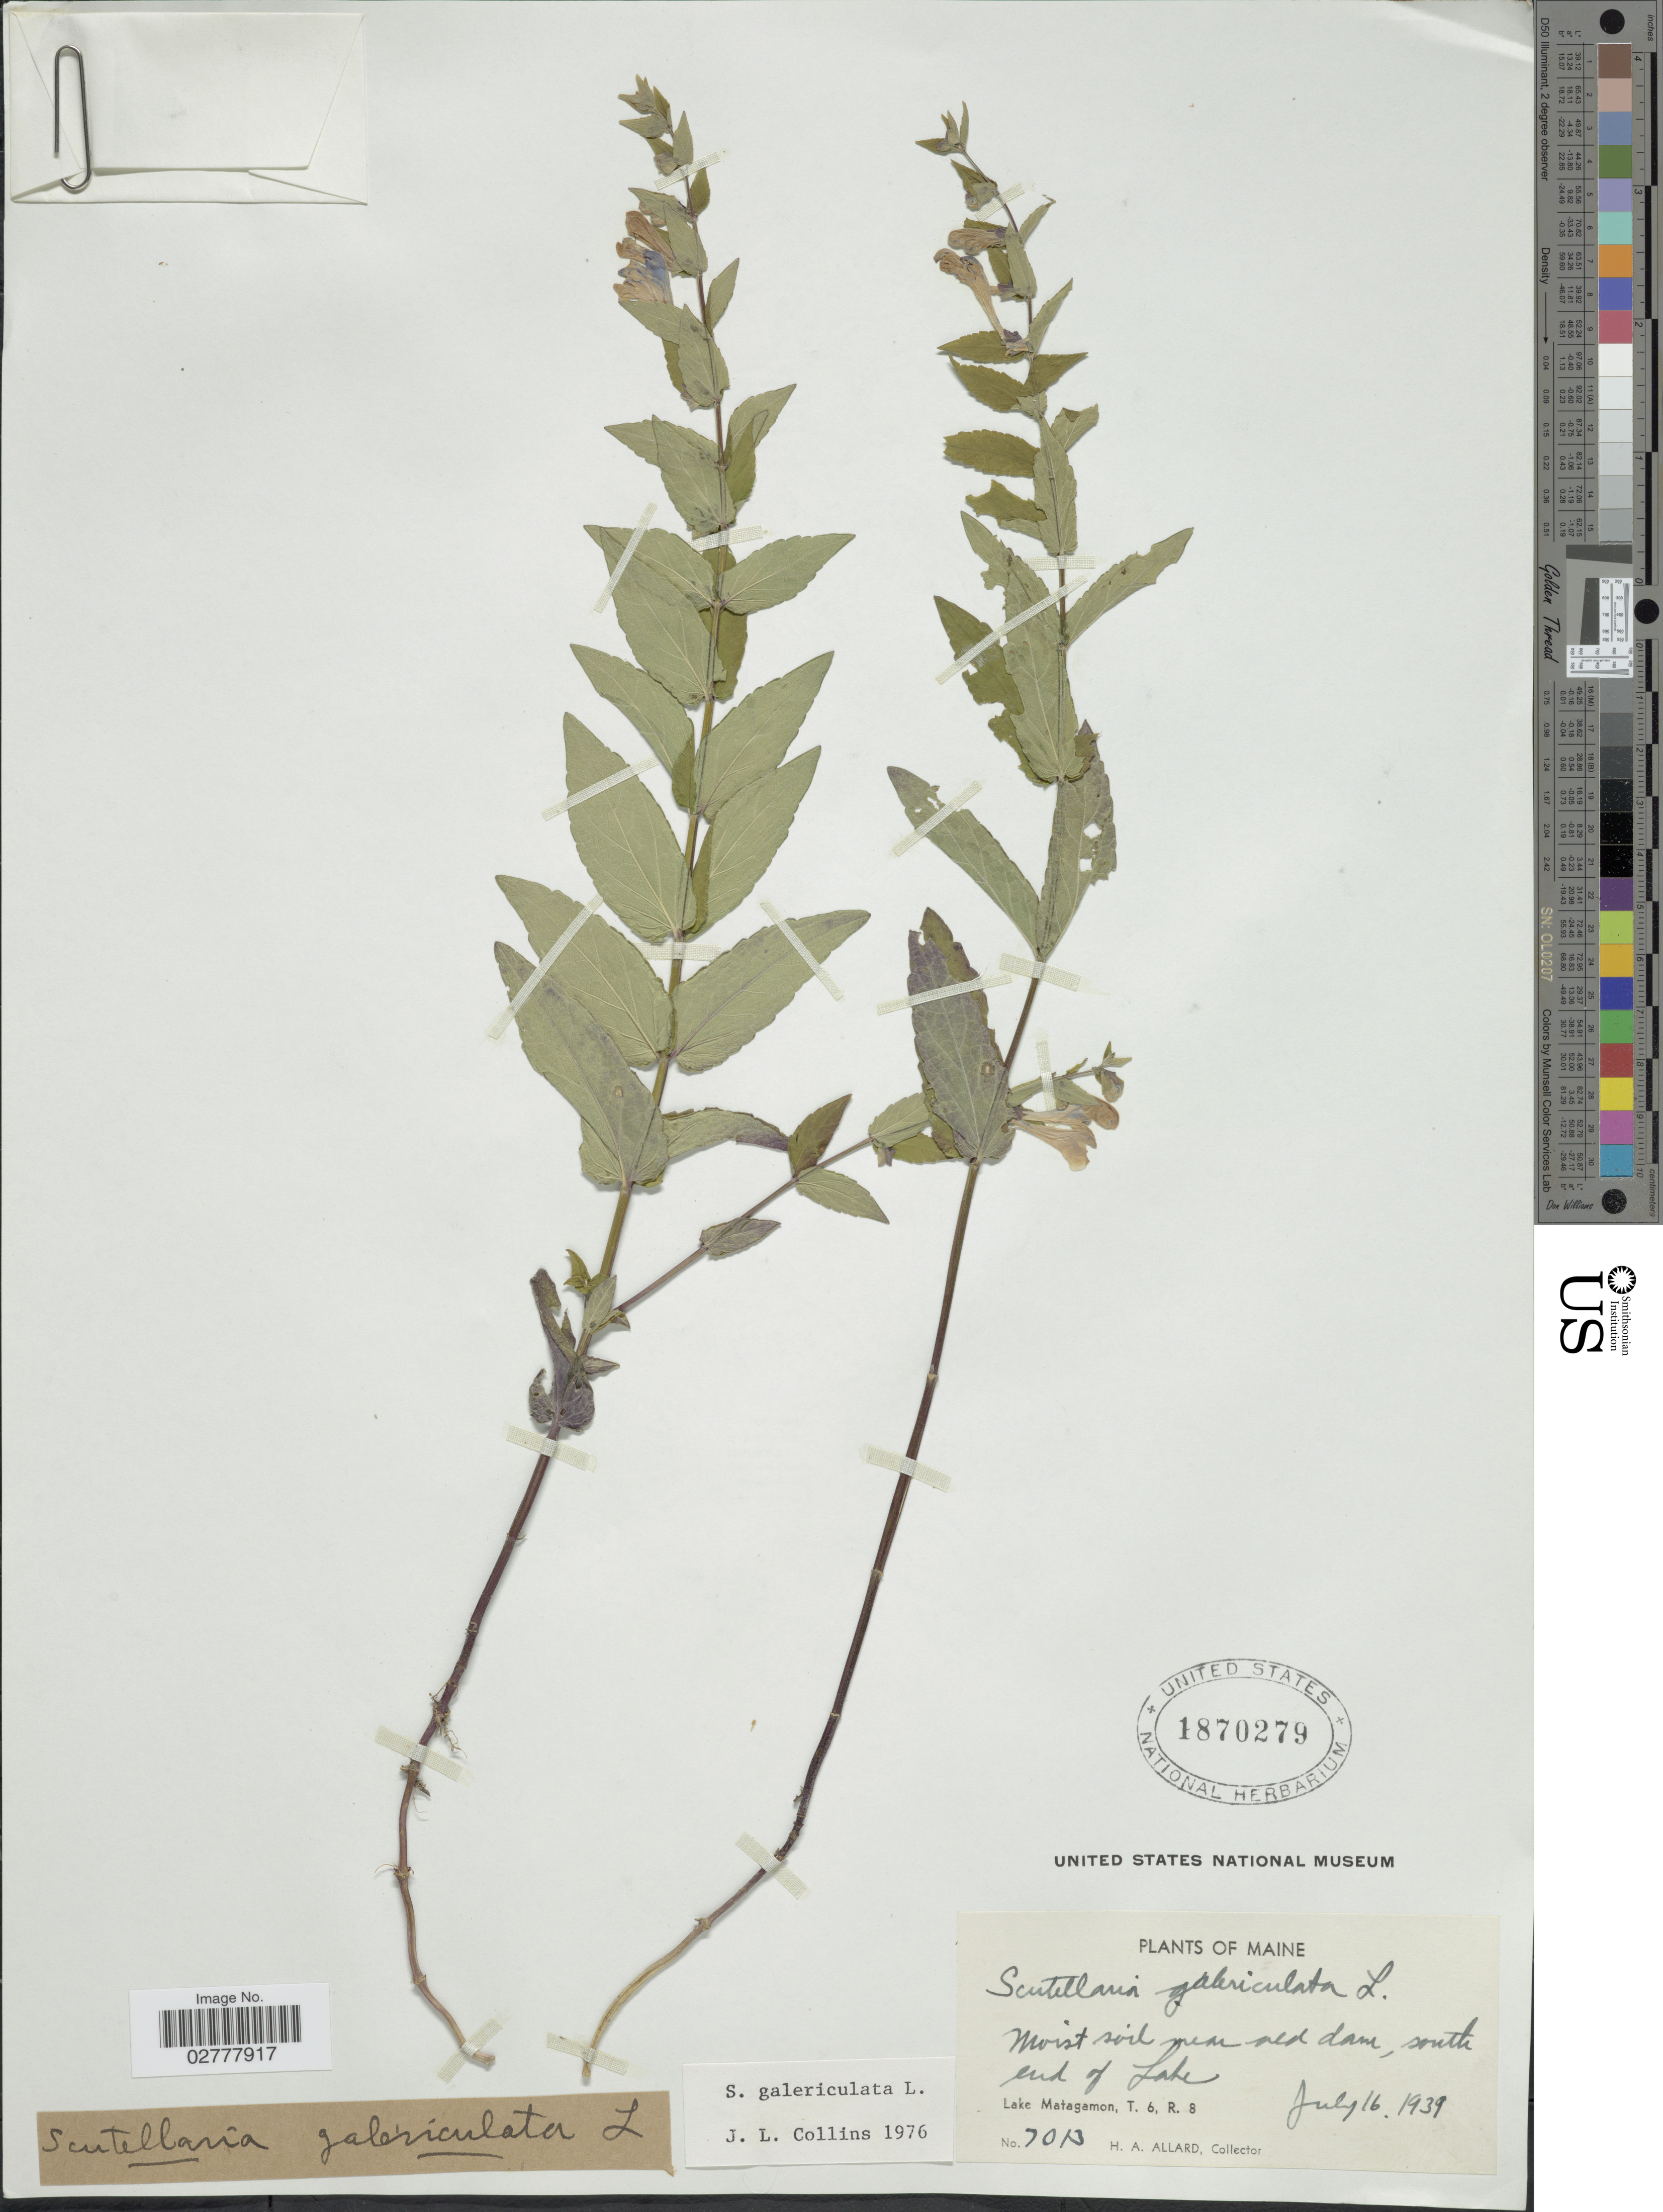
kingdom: Plantae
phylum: Tracheophyta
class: Magnoliopsida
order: Lamiales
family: Lamiaceae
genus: Scutellaria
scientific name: Scutellaria galericulata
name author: L.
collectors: H. A. Allard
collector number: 7013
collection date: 1939-07-16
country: United States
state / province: Maine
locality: Moist soil near old dam, south end of Lake. Lake Matagamon, T. 6, R. 8.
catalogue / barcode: US 1870279